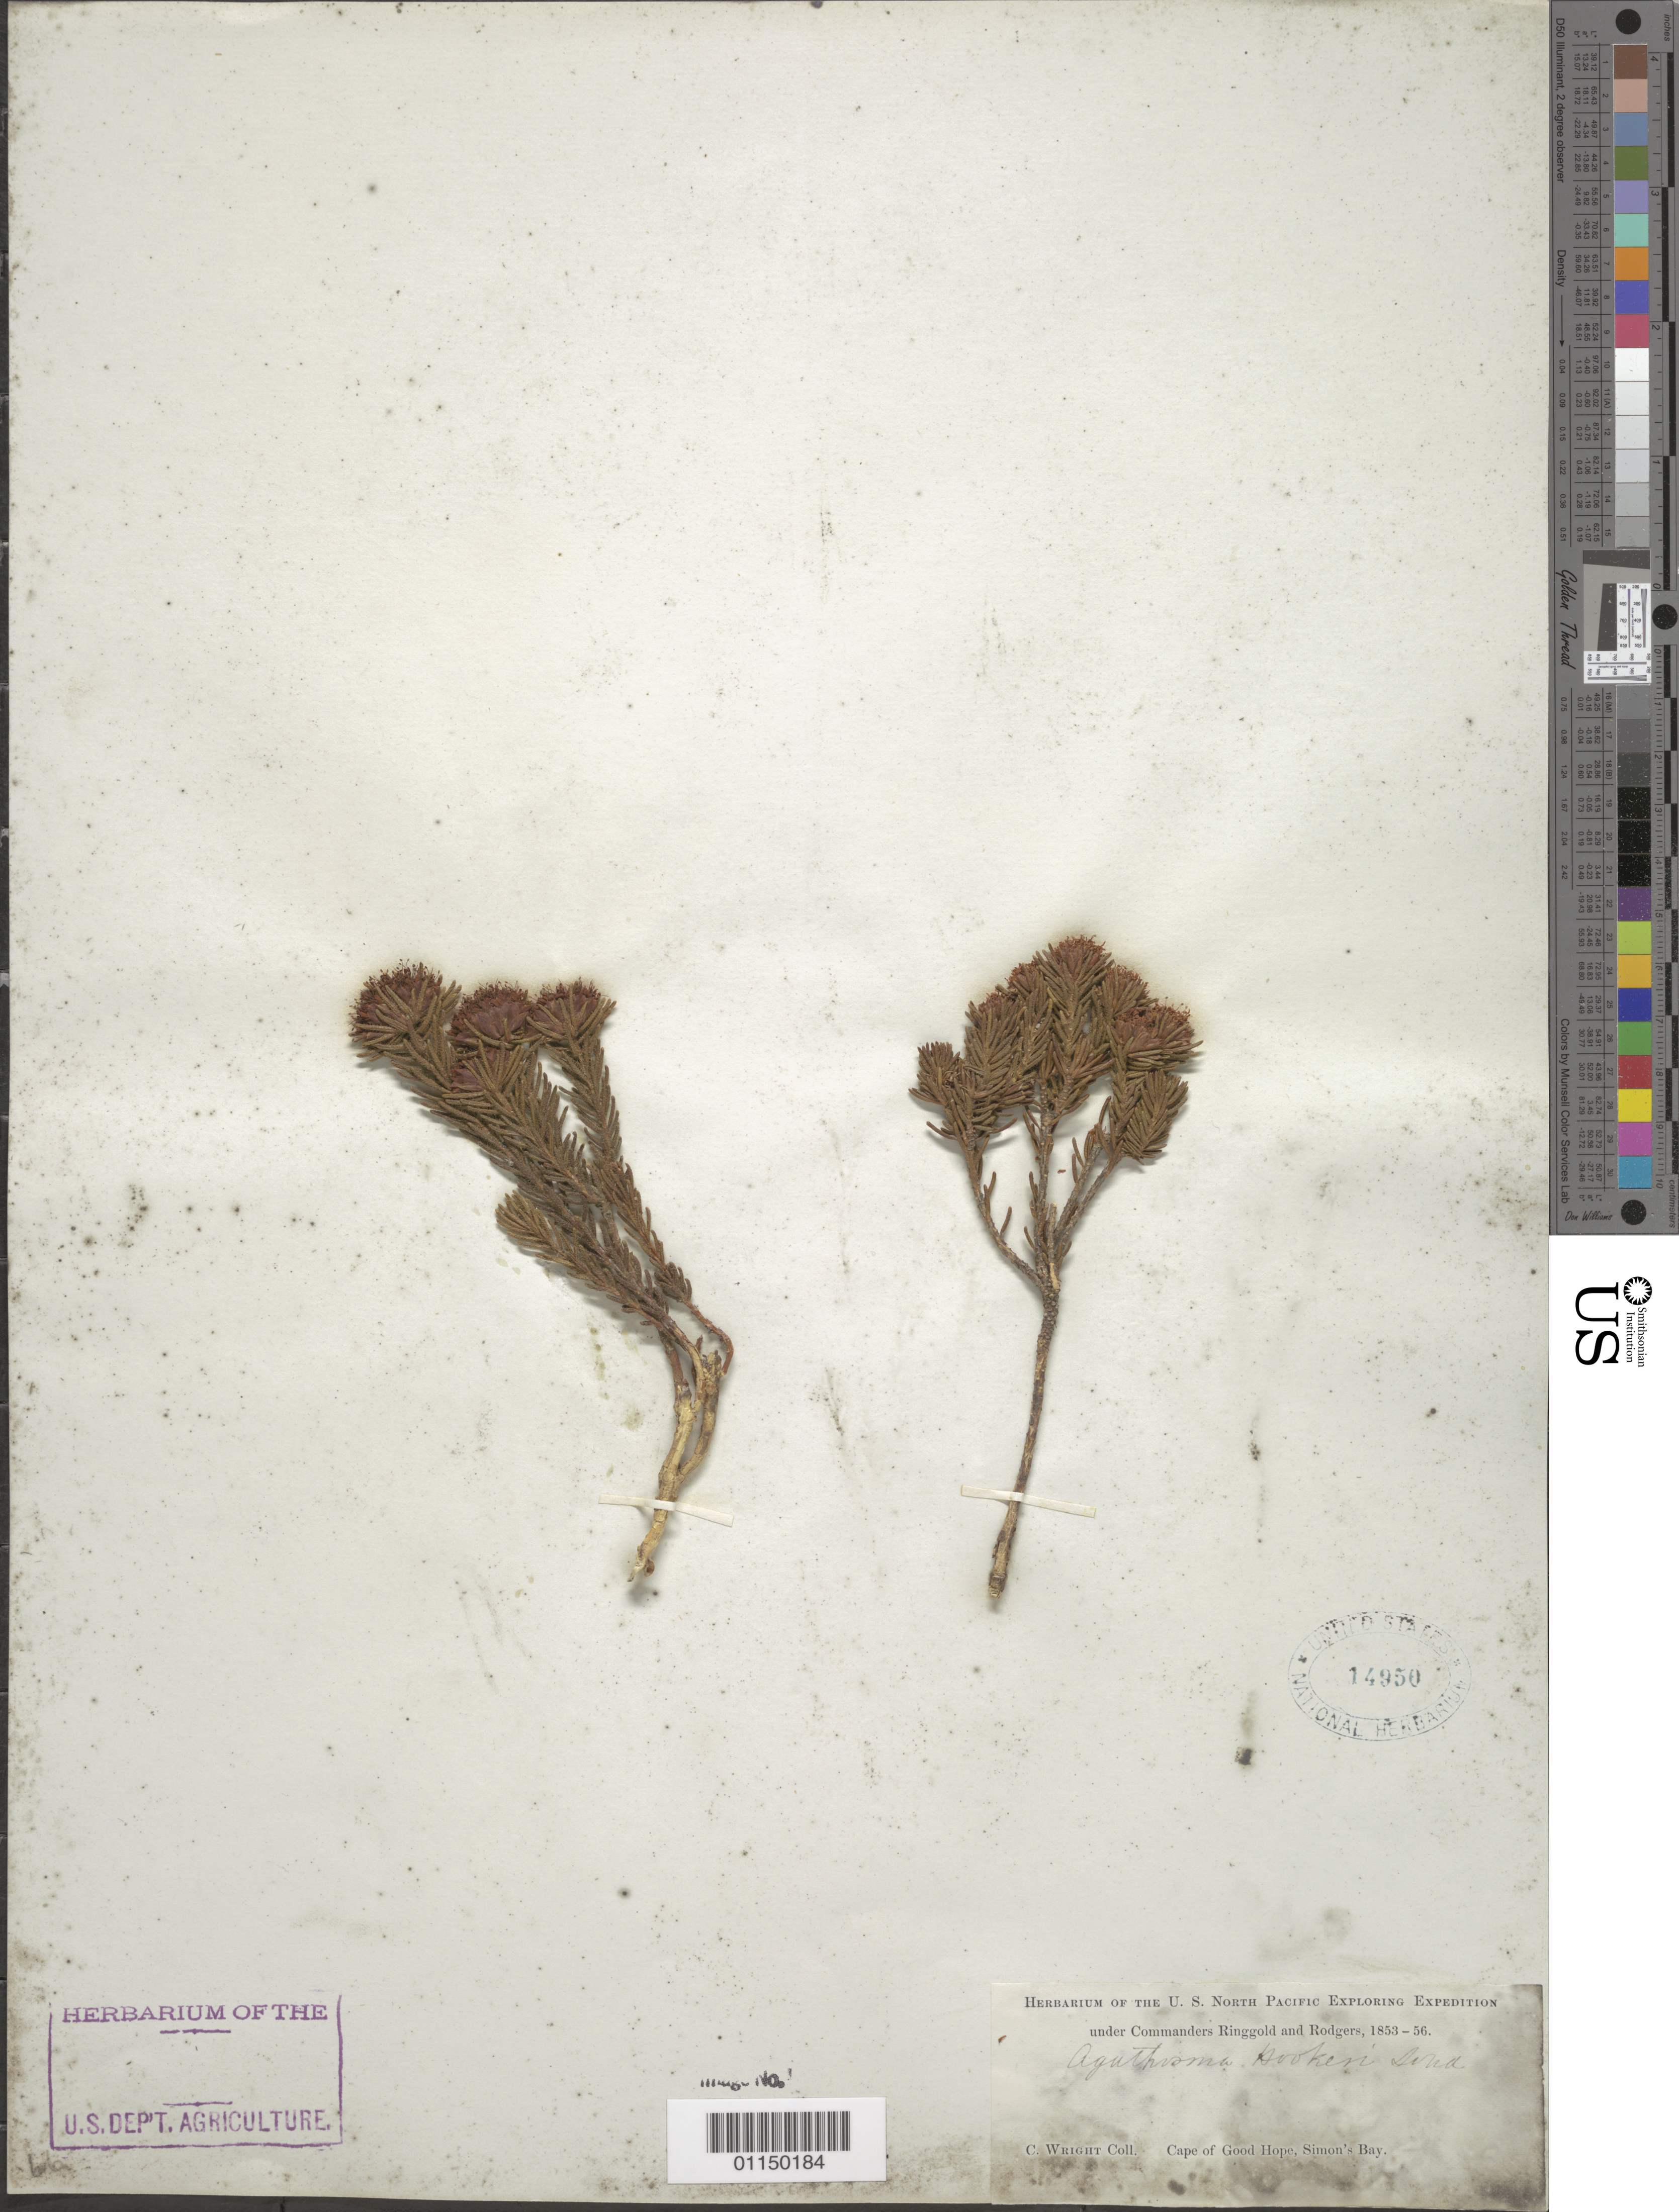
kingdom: Plantae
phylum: Tracheophyta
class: Magnoliopsida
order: Sapindales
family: Rutaceae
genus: Agathosma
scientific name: Agathosma hookeri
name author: Sond.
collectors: C. Wright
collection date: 1853/1856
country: South Africa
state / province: Western Cape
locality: Cape of Good Hope, Simon's Bay.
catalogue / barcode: US 14950